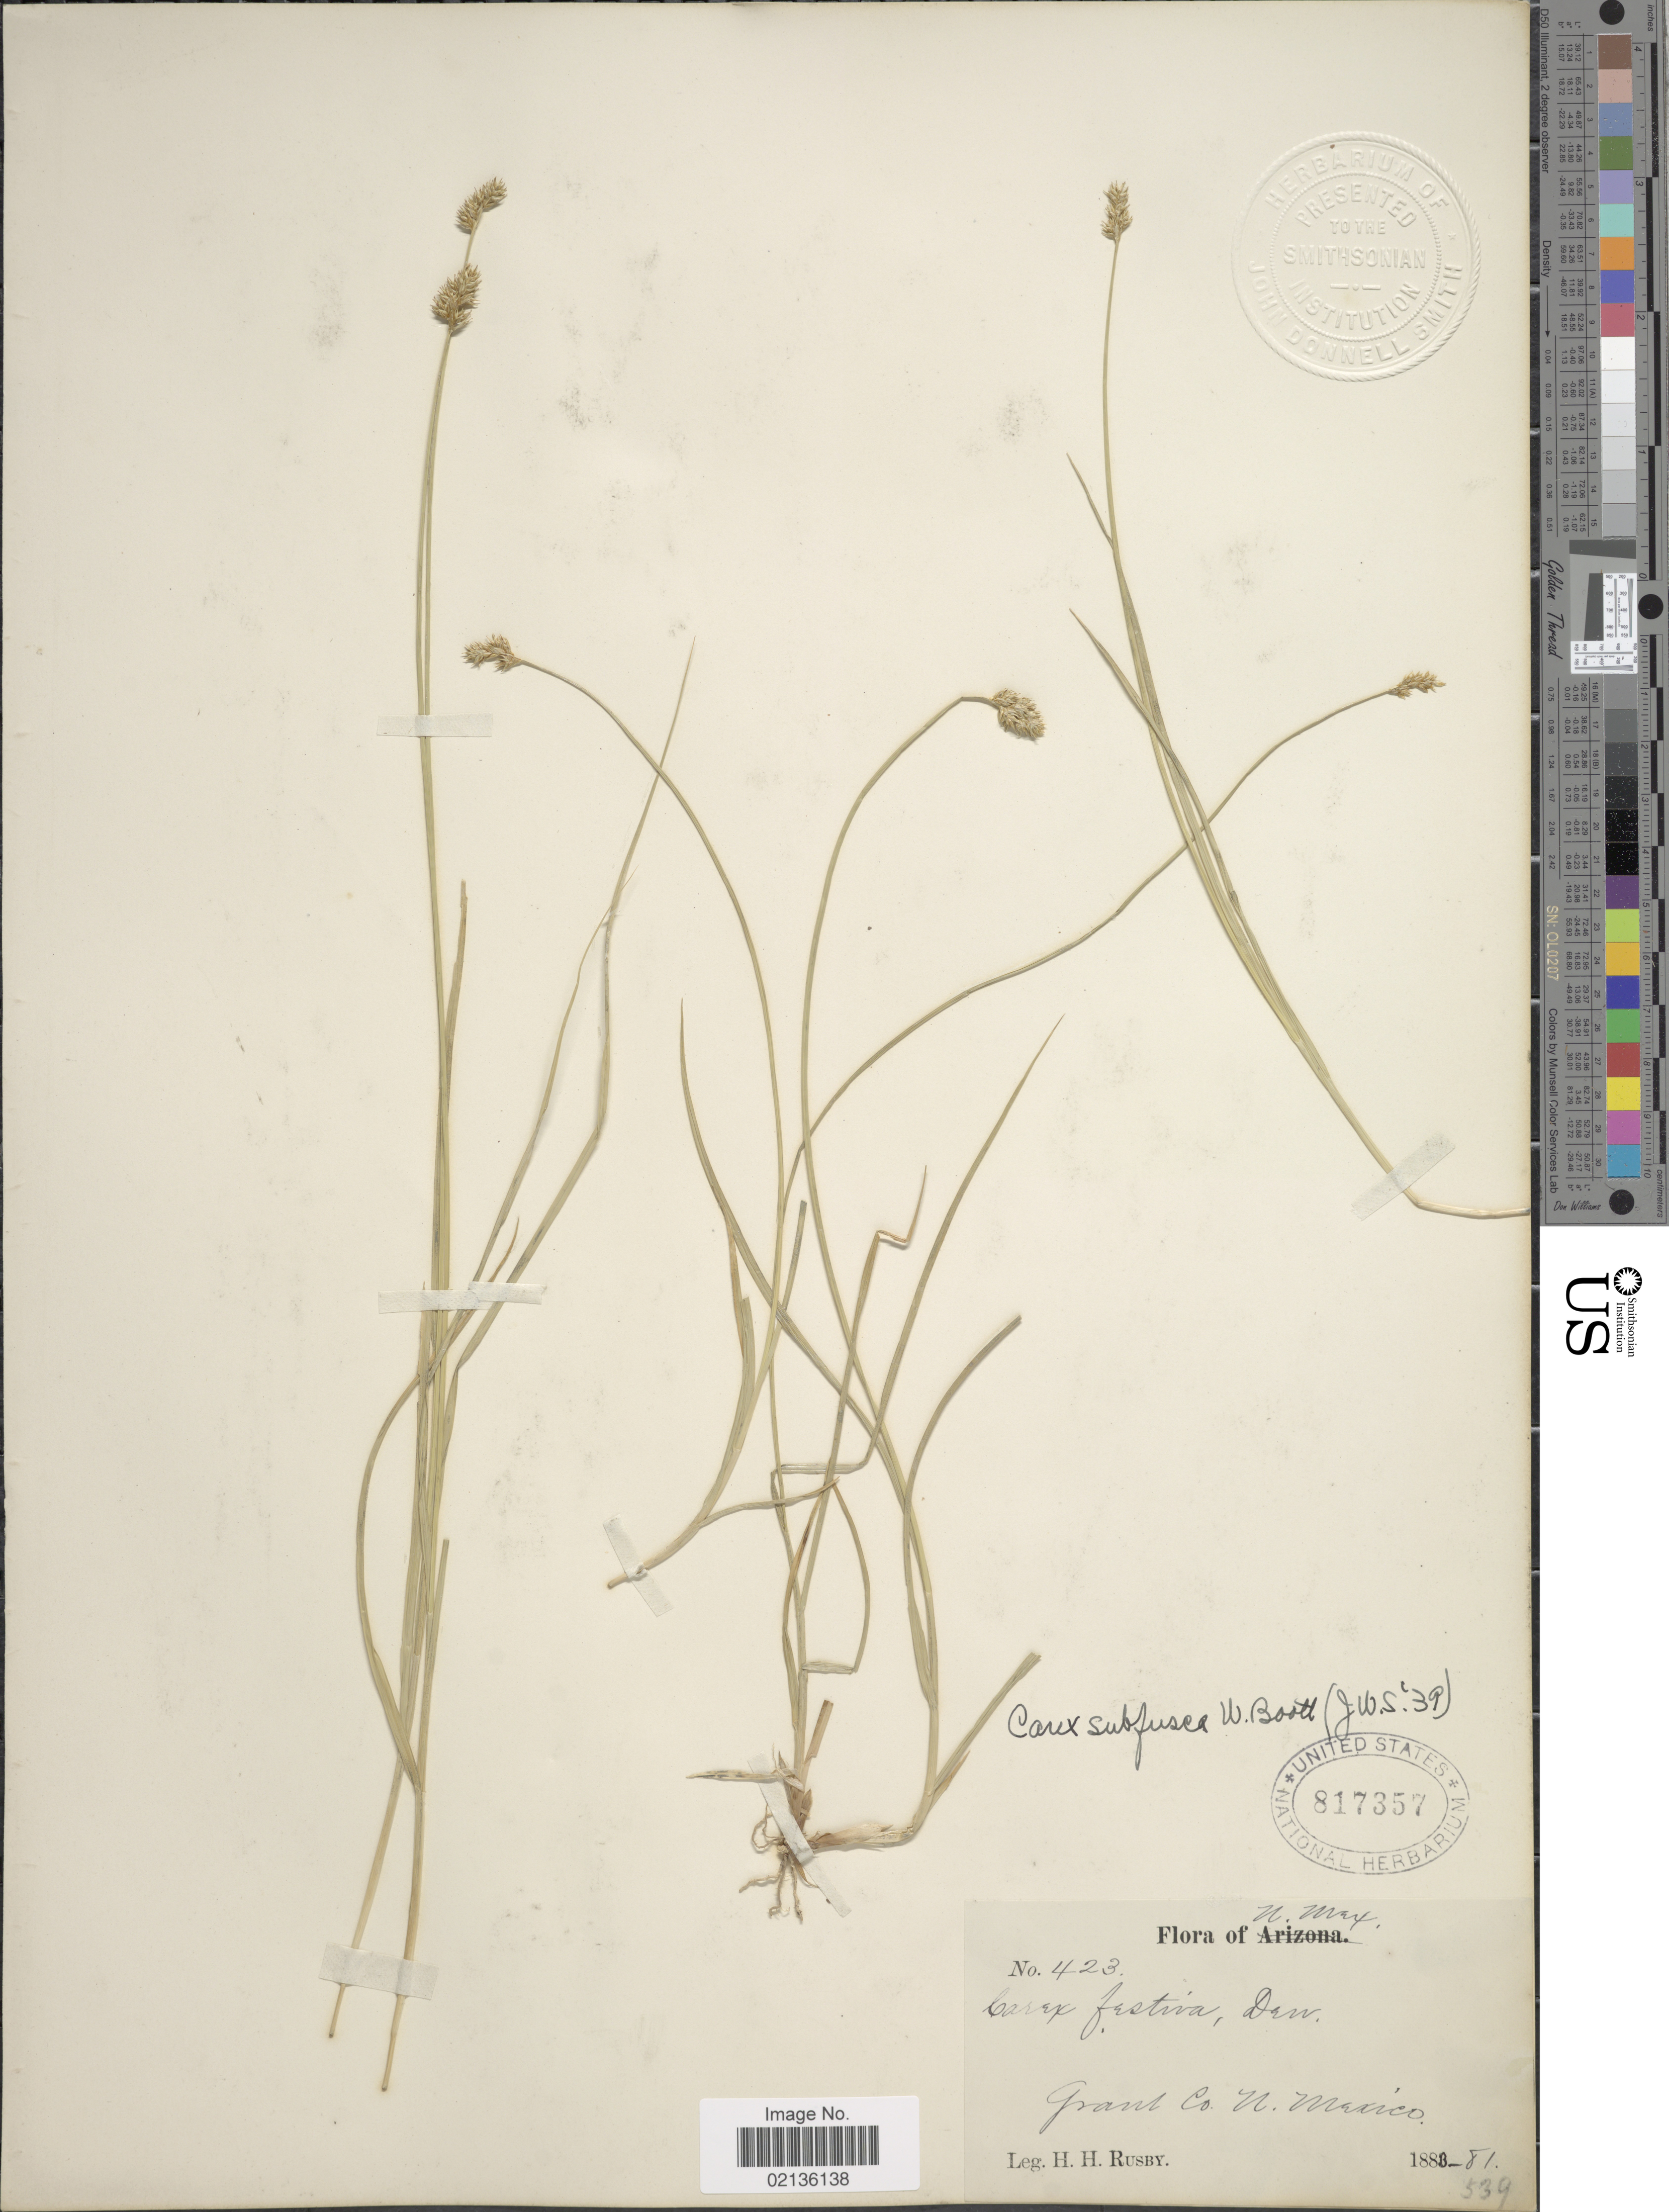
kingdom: Plantae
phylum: Tracheophyta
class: Liliopsida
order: Poales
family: Cyperaceae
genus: Carex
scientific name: Carex subfusca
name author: W. Boott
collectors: H. H. Rusby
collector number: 423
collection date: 1880/1881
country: United States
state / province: New Mexico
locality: Grant Co., N. Mexico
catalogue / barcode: US 817357